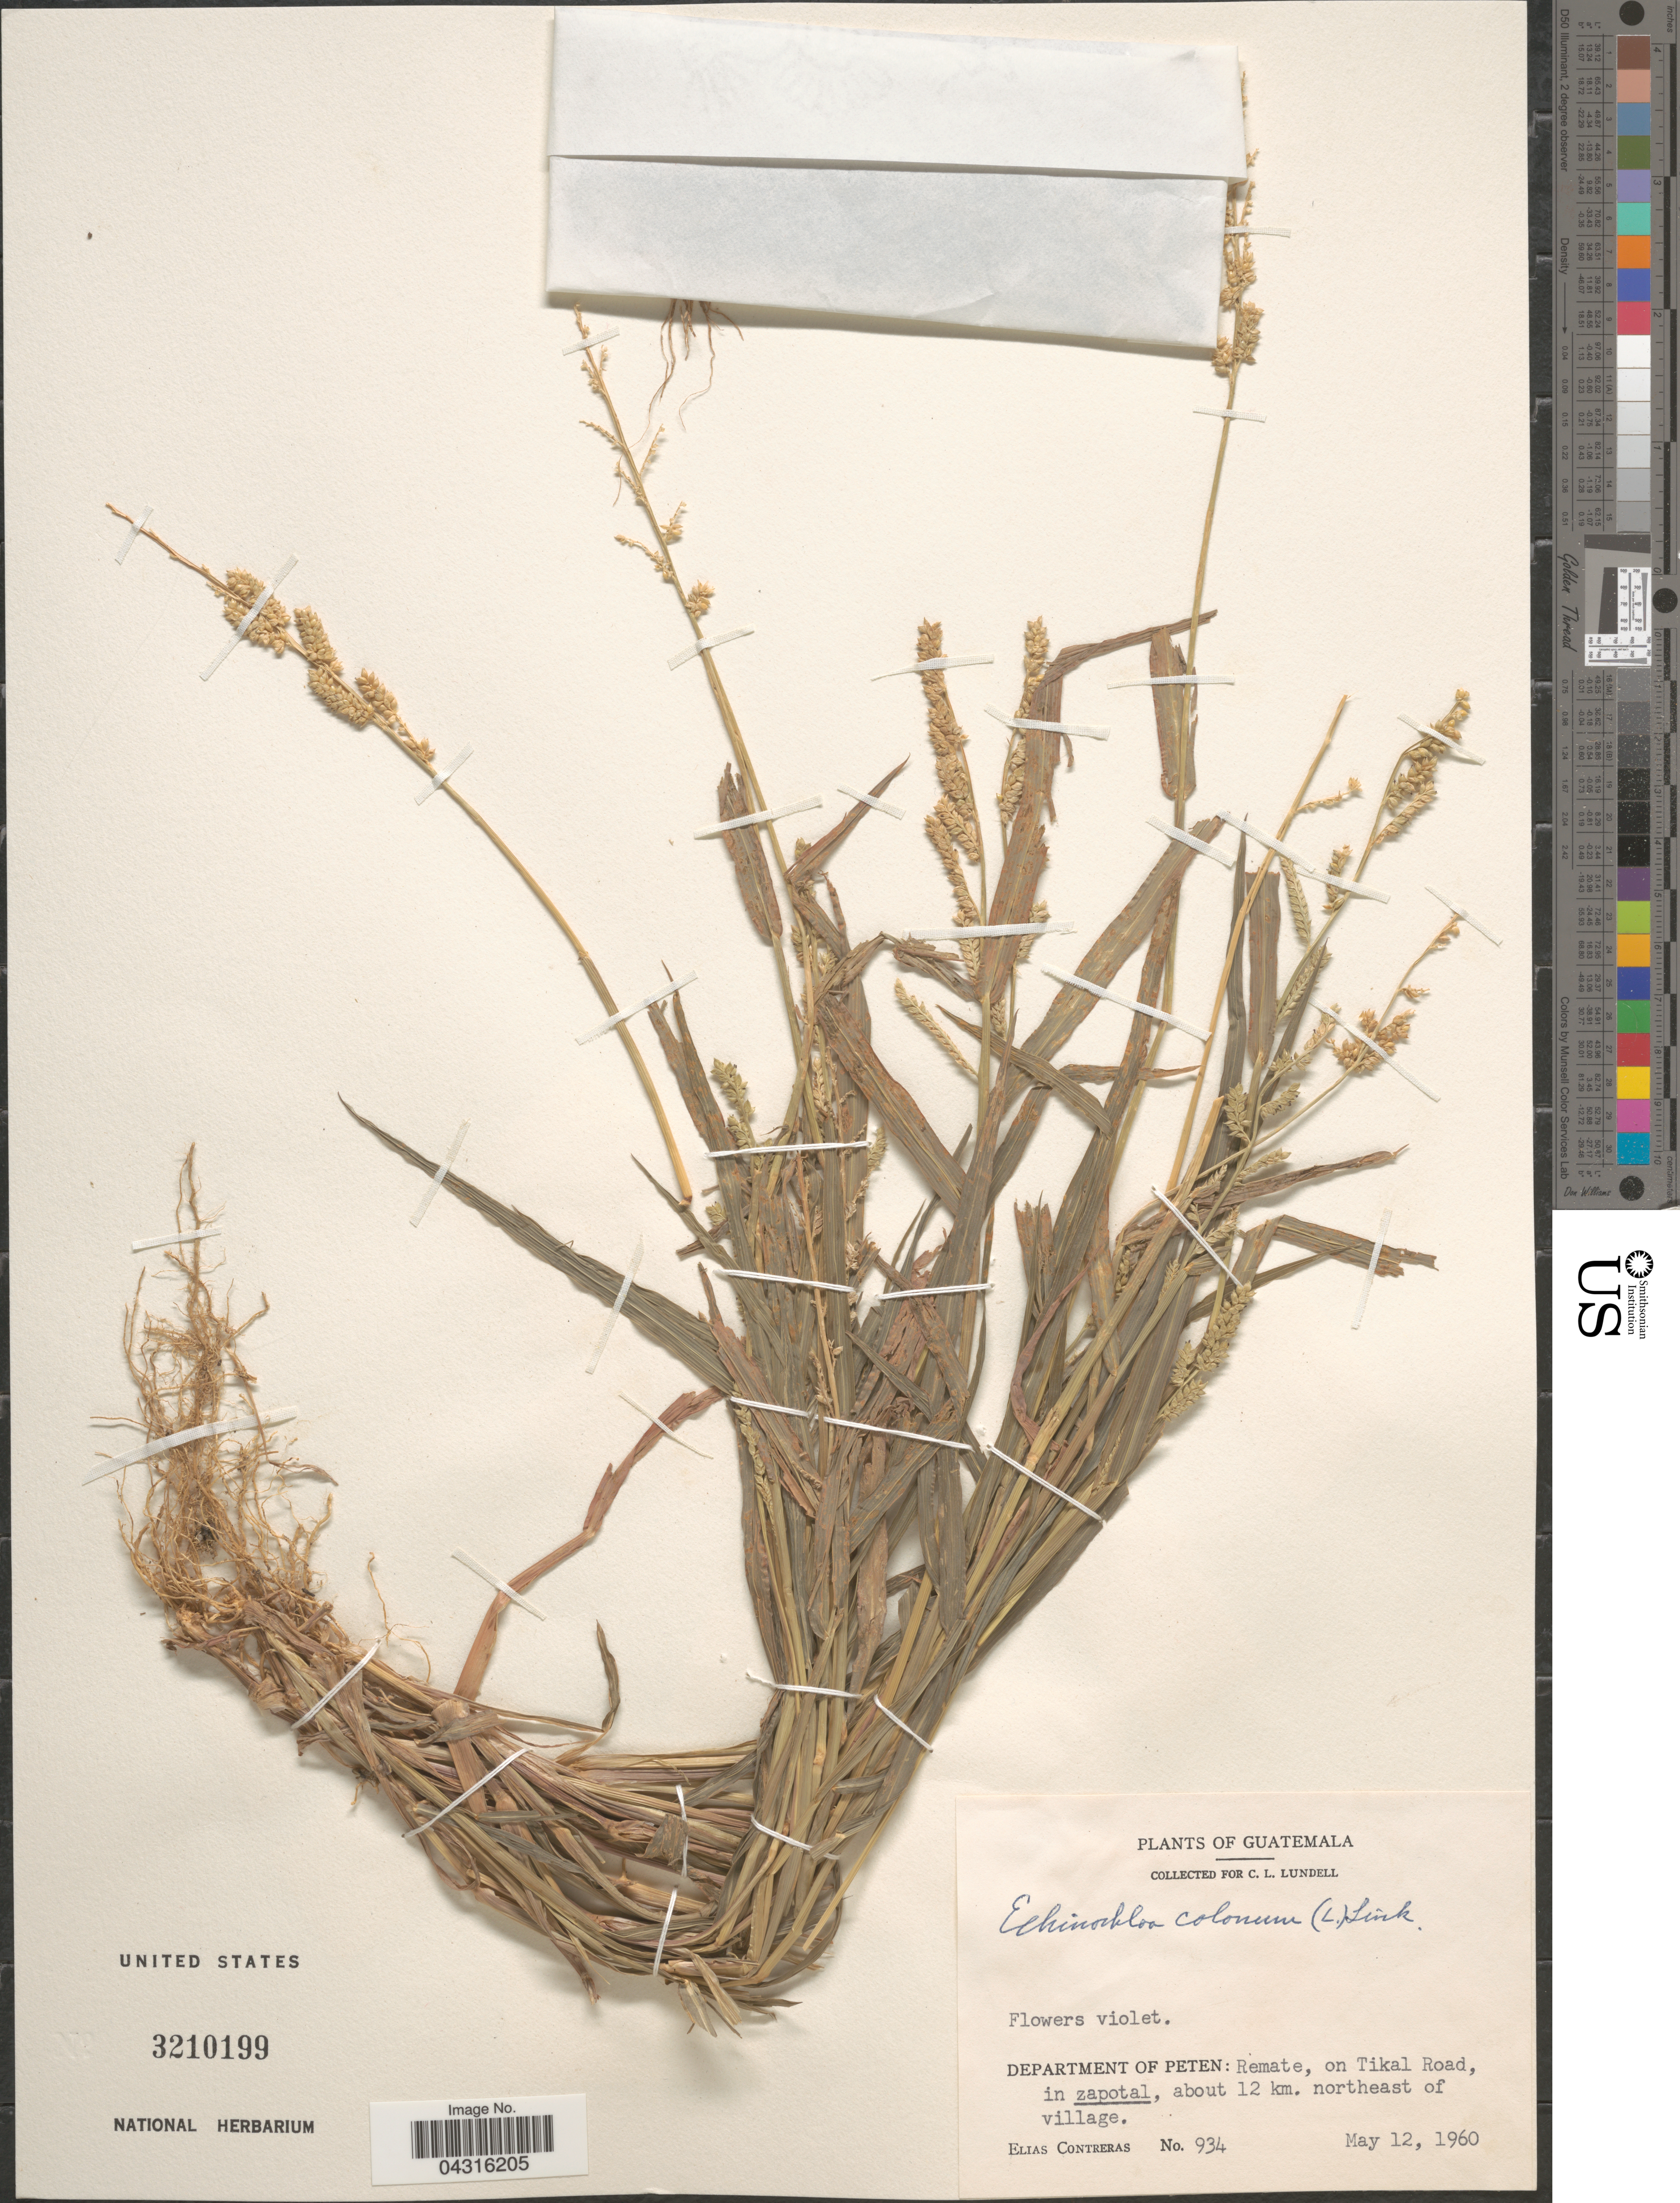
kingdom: Plantae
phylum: Tracheophyta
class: Liliopsida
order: Poales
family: Poaceae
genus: Echinochloa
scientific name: Echinochloa colona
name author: (L.) Link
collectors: E. Contreras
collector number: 934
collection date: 1960-05-12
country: Guatemala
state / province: El Peten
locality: Department of Peten: Remate, on Tikal Road, in zapotal, about 12 km. northeast of village.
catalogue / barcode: US 3210199